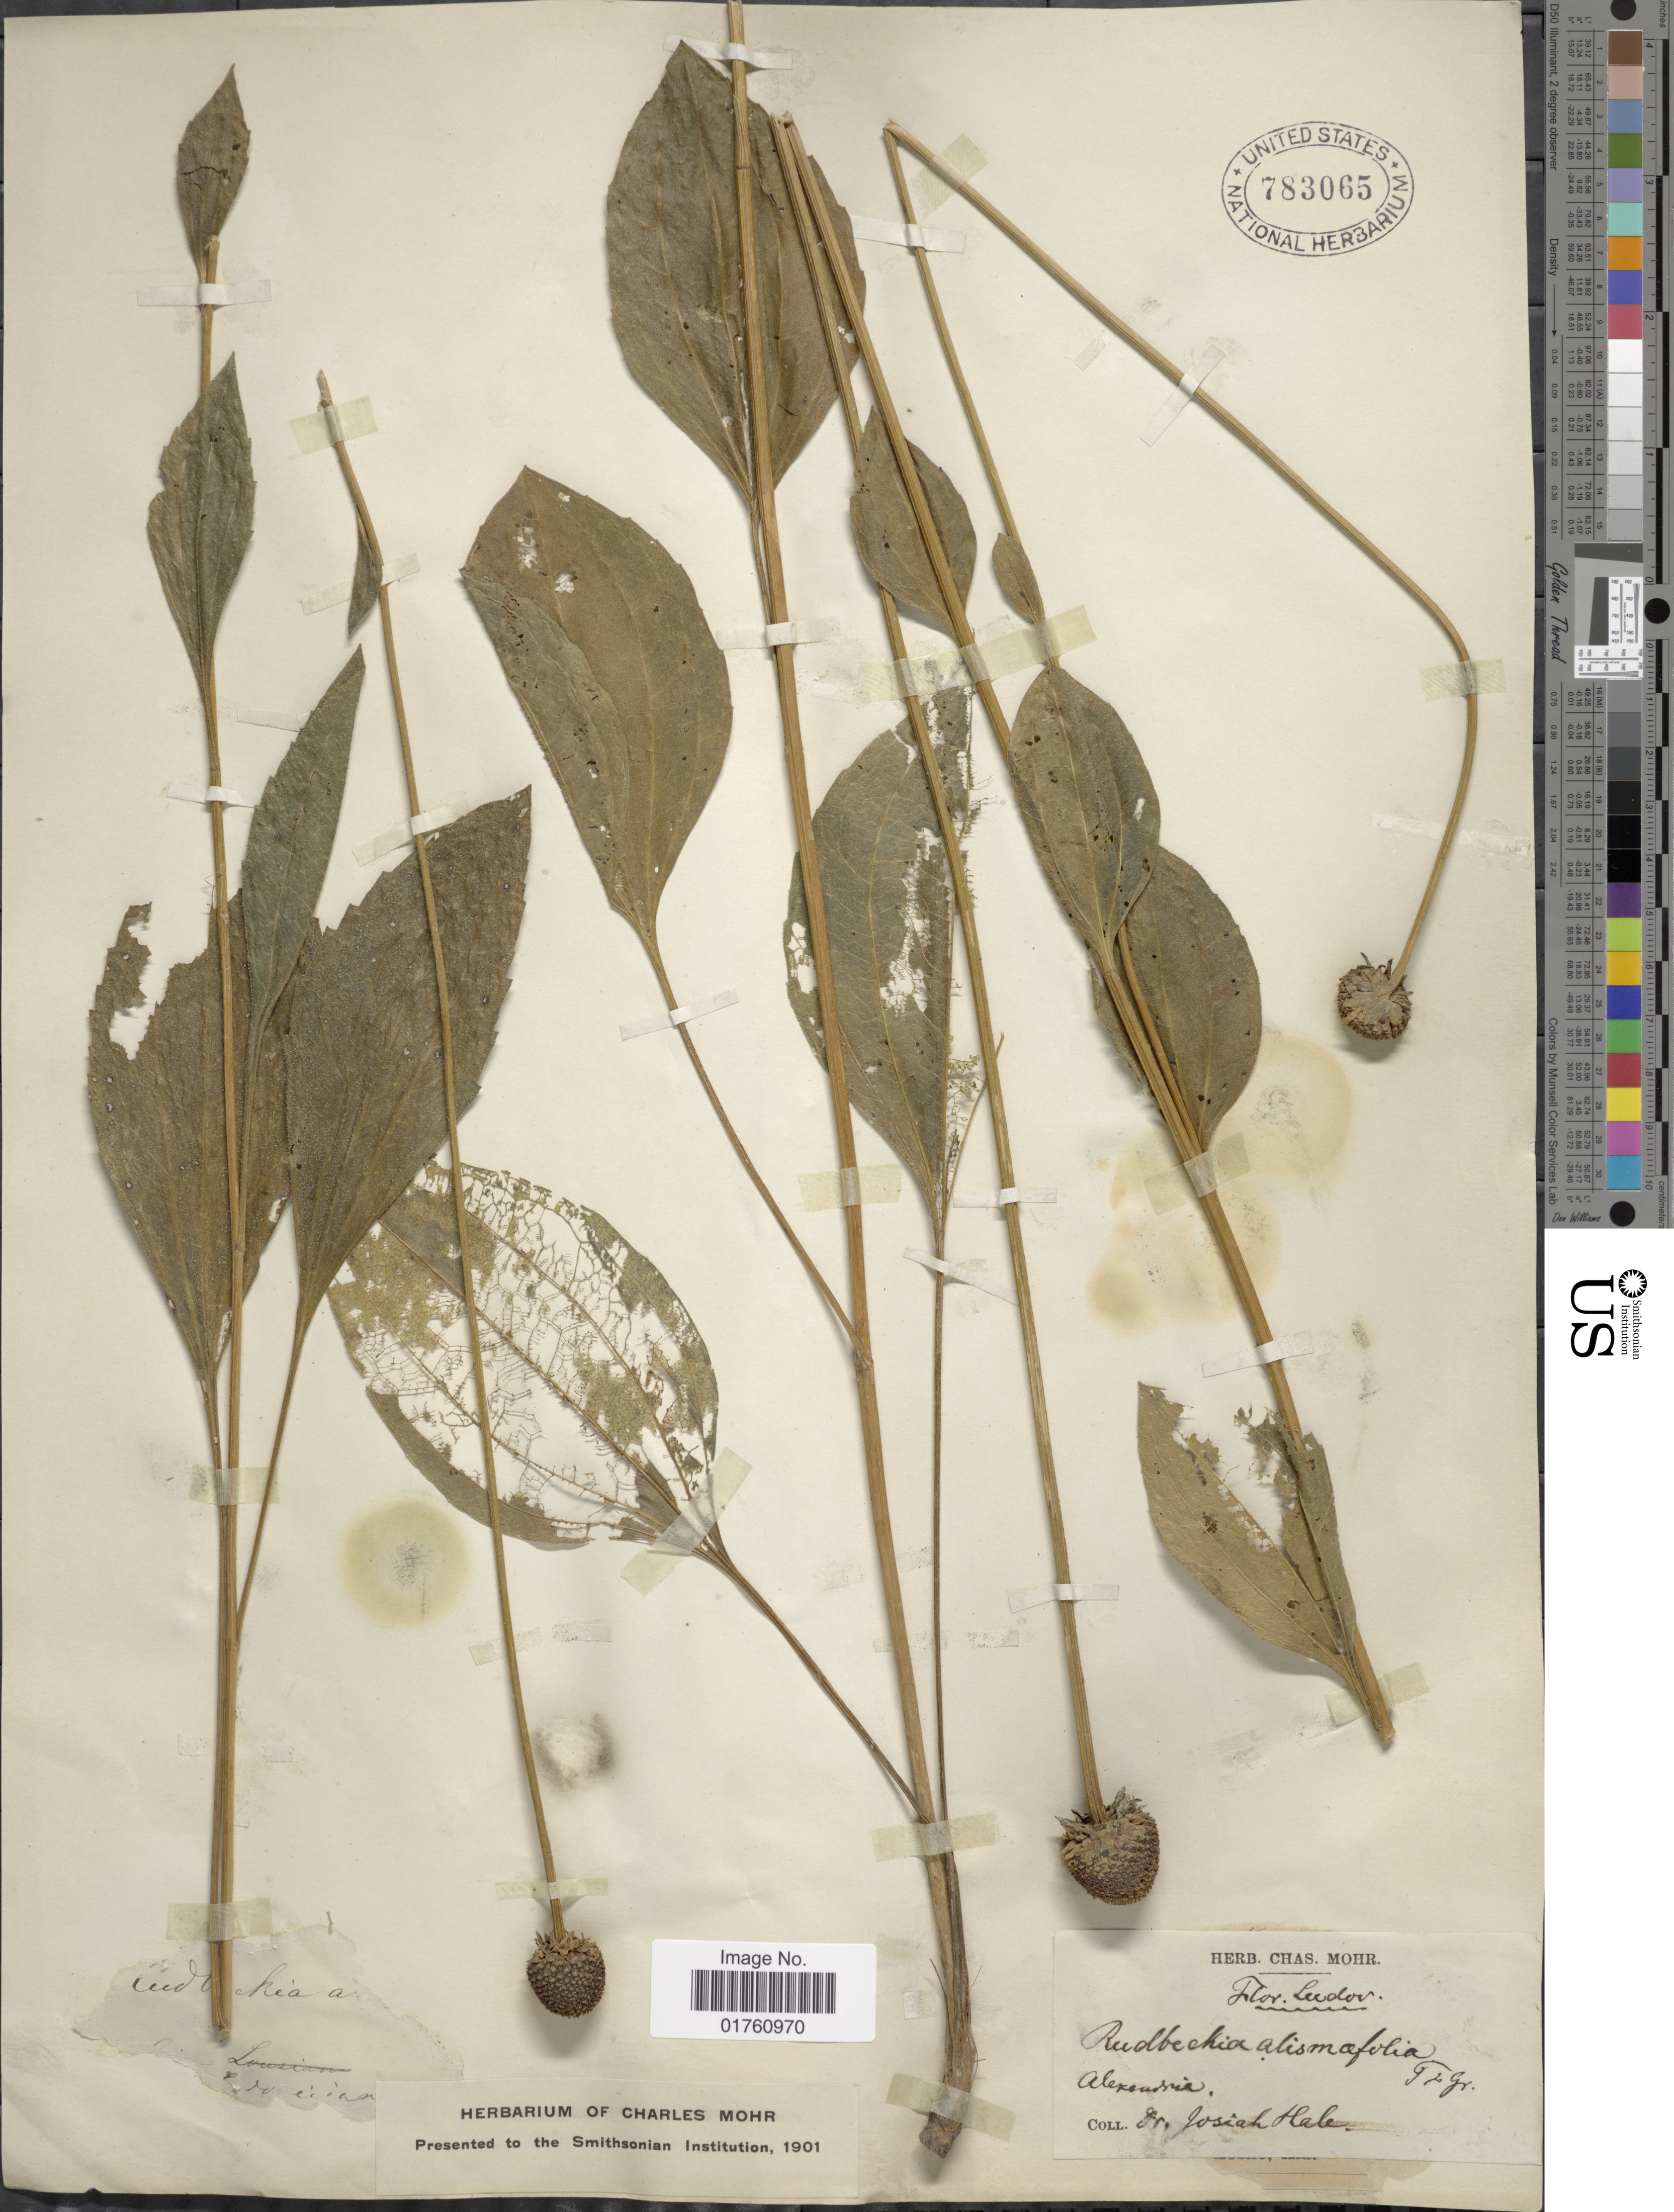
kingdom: Plantae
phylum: Tracheophyta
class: Magnoliopsida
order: Asterales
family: Asteraceae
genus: Rudbeckia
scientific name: Rudbeckia grandiflora var. alismaefolia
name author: (Torr. & A. Gray) Cronq.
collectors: J. Hale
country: United States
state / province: Louisiana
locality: Ludov, Alexandria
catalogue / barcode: US 783065